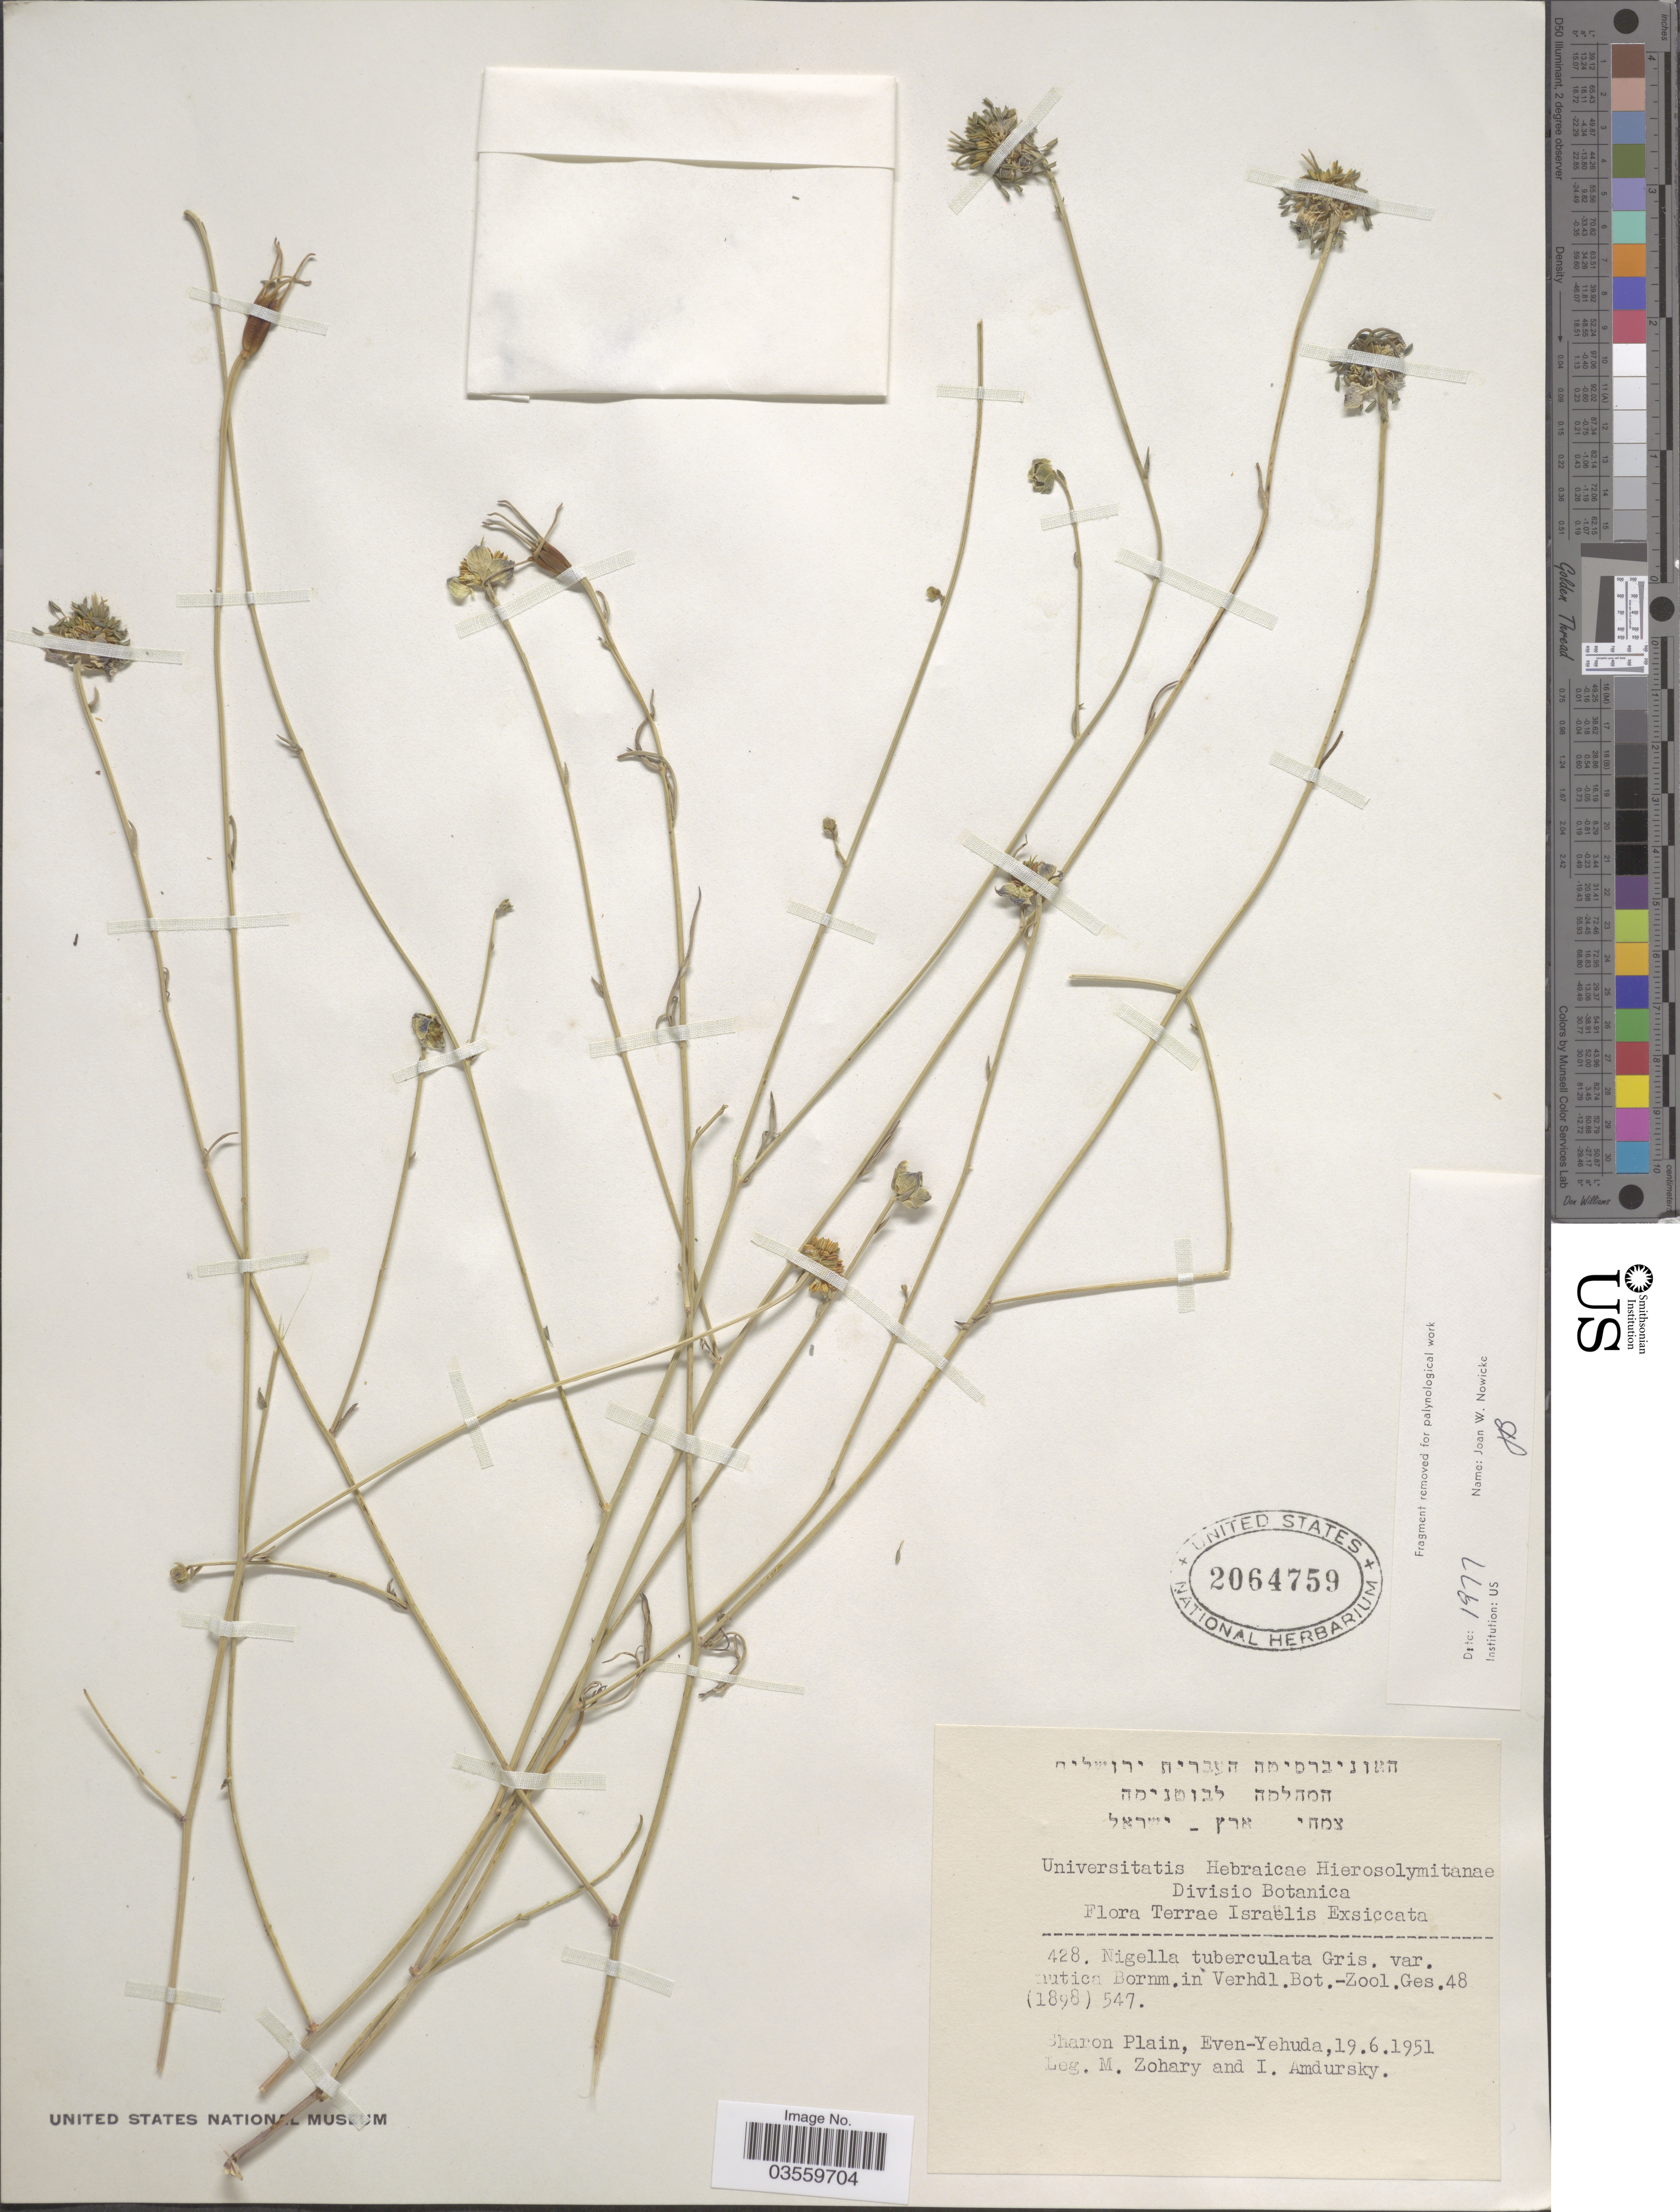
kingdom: Plantae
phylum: Tracheophyta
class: Magnoliopsida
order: Ranunculales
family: Ranunculaceae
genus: Nigella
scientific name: Nigella tuberculata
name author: Griseb.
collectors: M. Zohary & I. Amdursky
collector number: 428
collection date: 1951-06-19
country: Israel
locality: Terrae Israëlis. Sharon Plain, Even-Yehuda.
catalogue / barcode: US 2064759